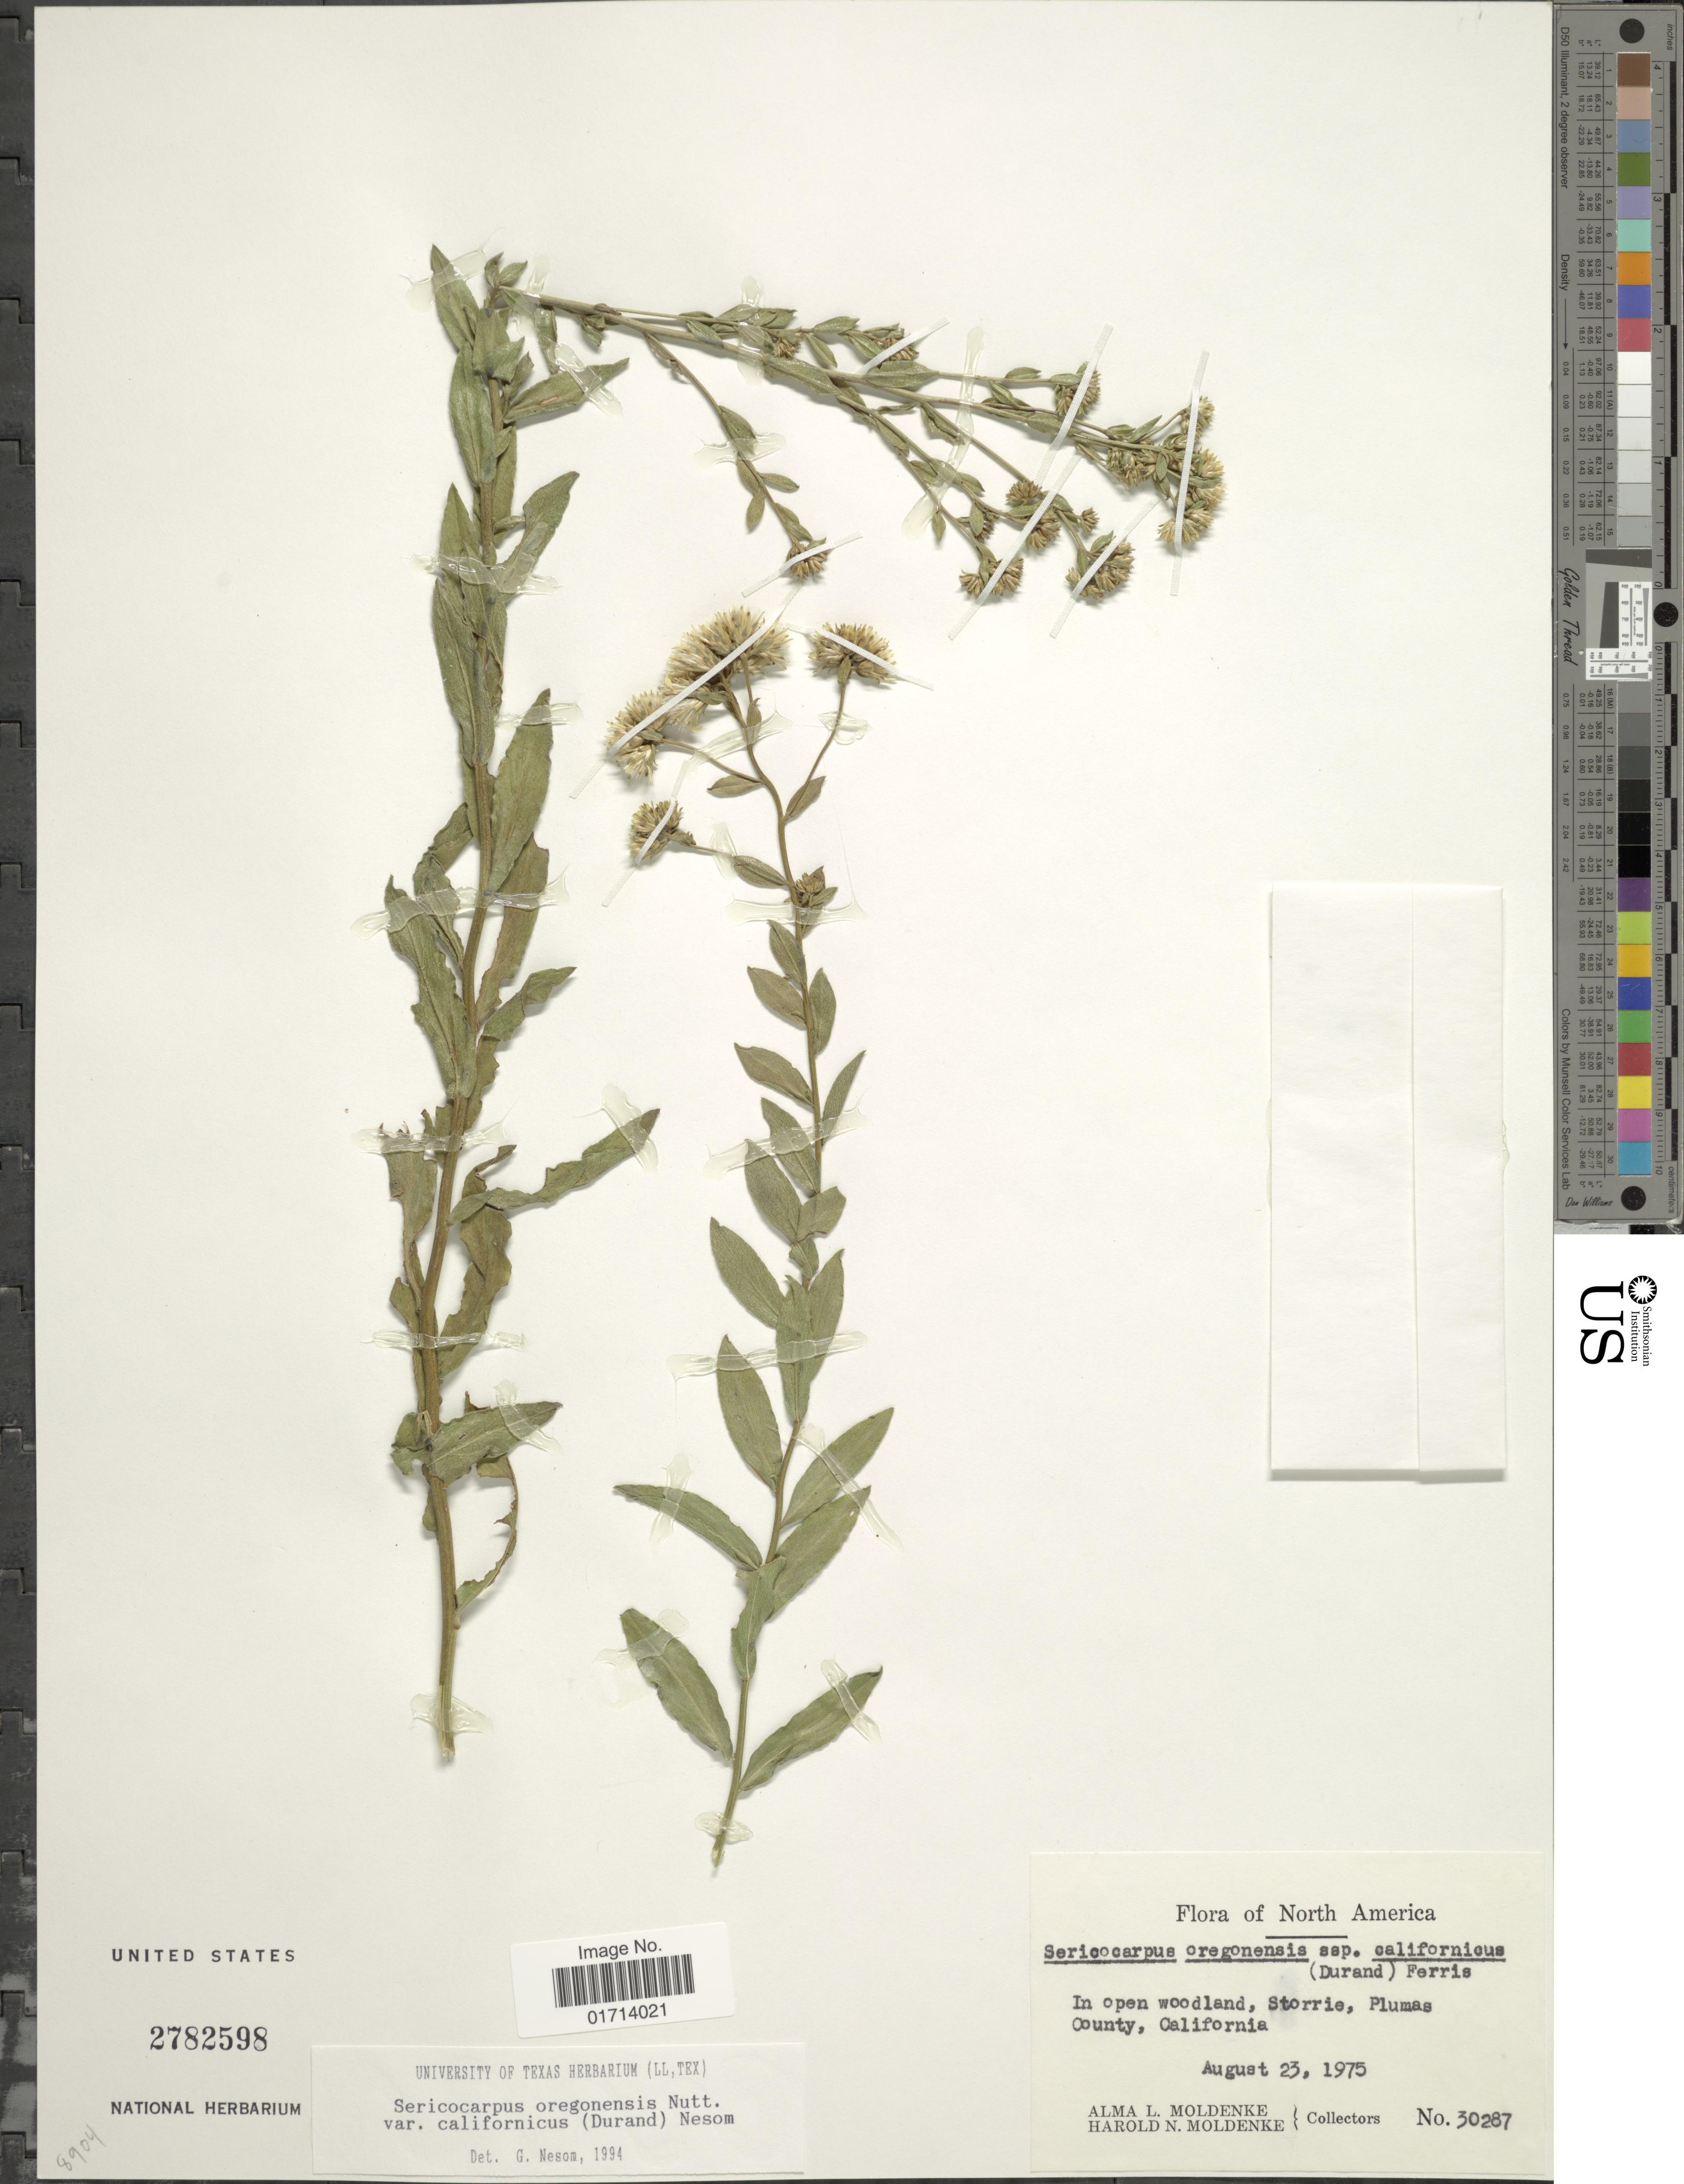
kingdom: Plantae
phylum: Tracheophyta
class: Magnoliopsida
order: Asterales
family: Asteraceae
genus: Sericocarpus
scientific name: Sericocarpus oregonensis var. californicus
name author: (Durand) G.L. Nesom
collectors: A. L. Moldenke & H. N. Moldenke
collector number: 30287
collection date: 1975-08-23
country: United States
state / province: California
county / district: Plumas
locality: North America, Storrie, Plumas County, California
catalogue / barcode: US 2782598